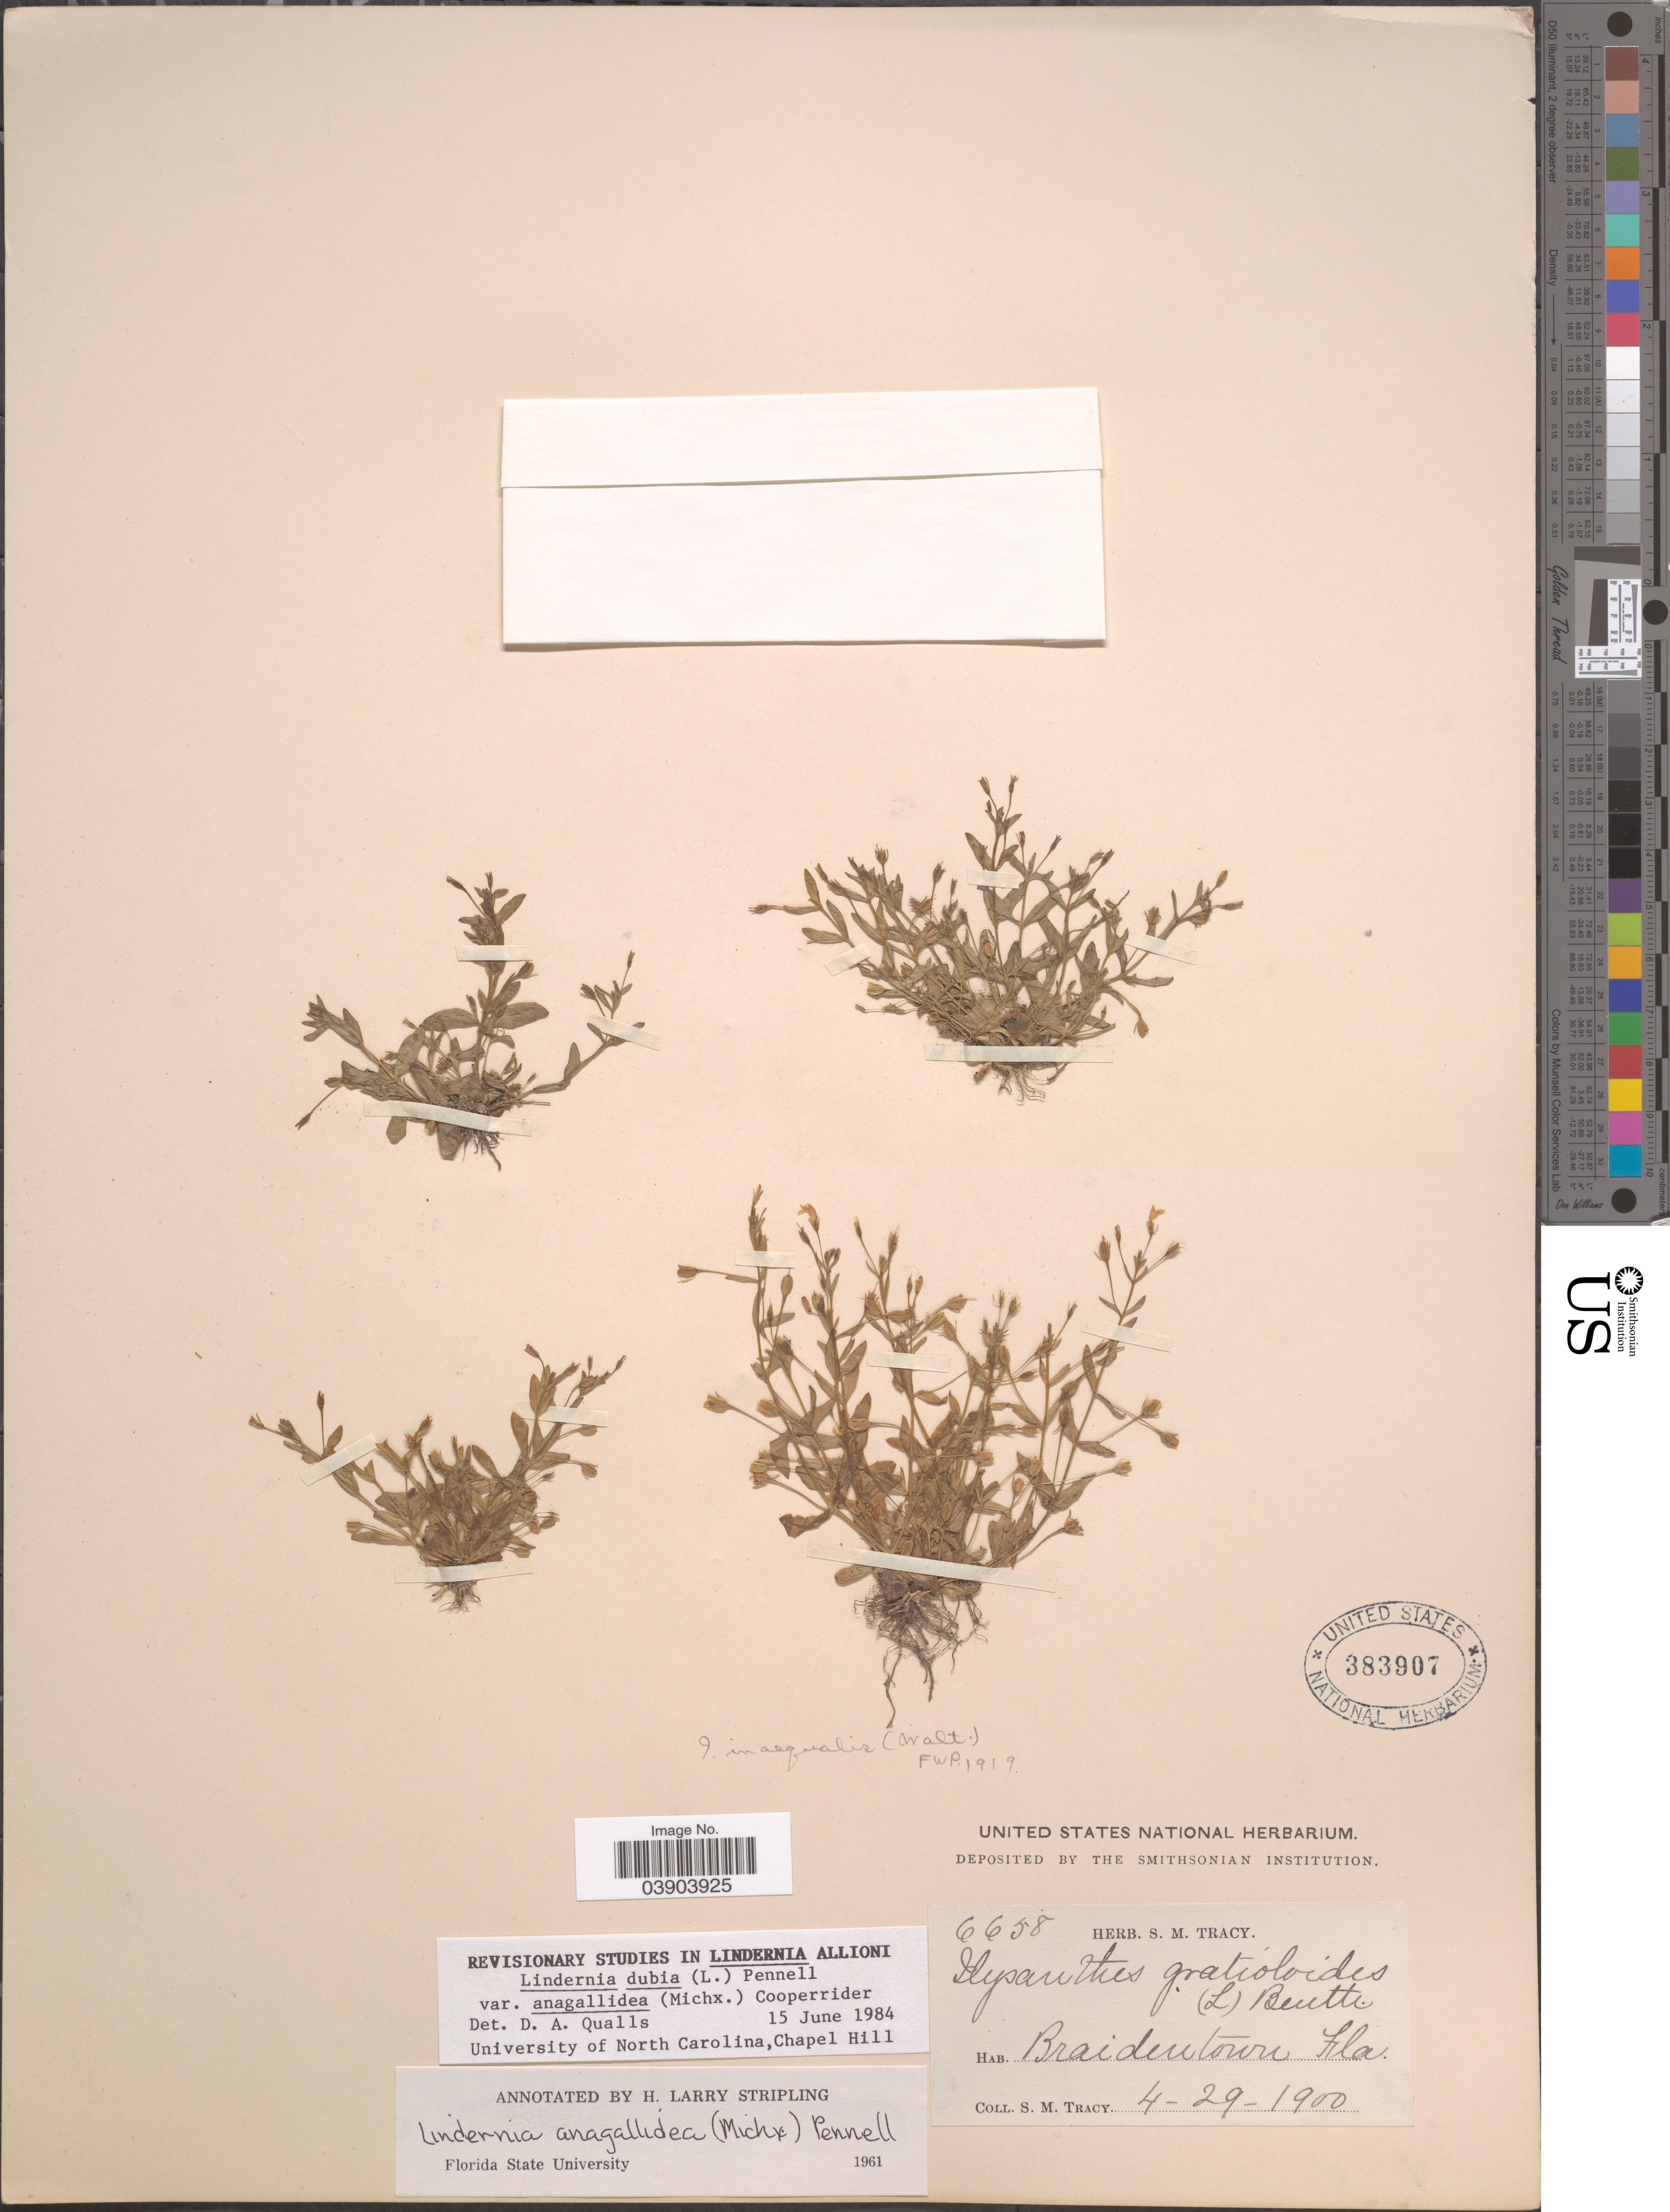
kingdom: Plantae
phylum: Tracheophyta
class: Magnoliopsida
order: Lamiales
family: Linderniaceae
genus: Lindernia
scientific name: Lindernia dubia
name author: (L.) Pennell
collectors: S. M. Tracy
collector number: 6658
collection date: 1900-04-29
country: United States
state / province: Florida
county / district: Manatee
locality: Braidentown (present day: Bradenton)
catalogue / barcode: US 383907